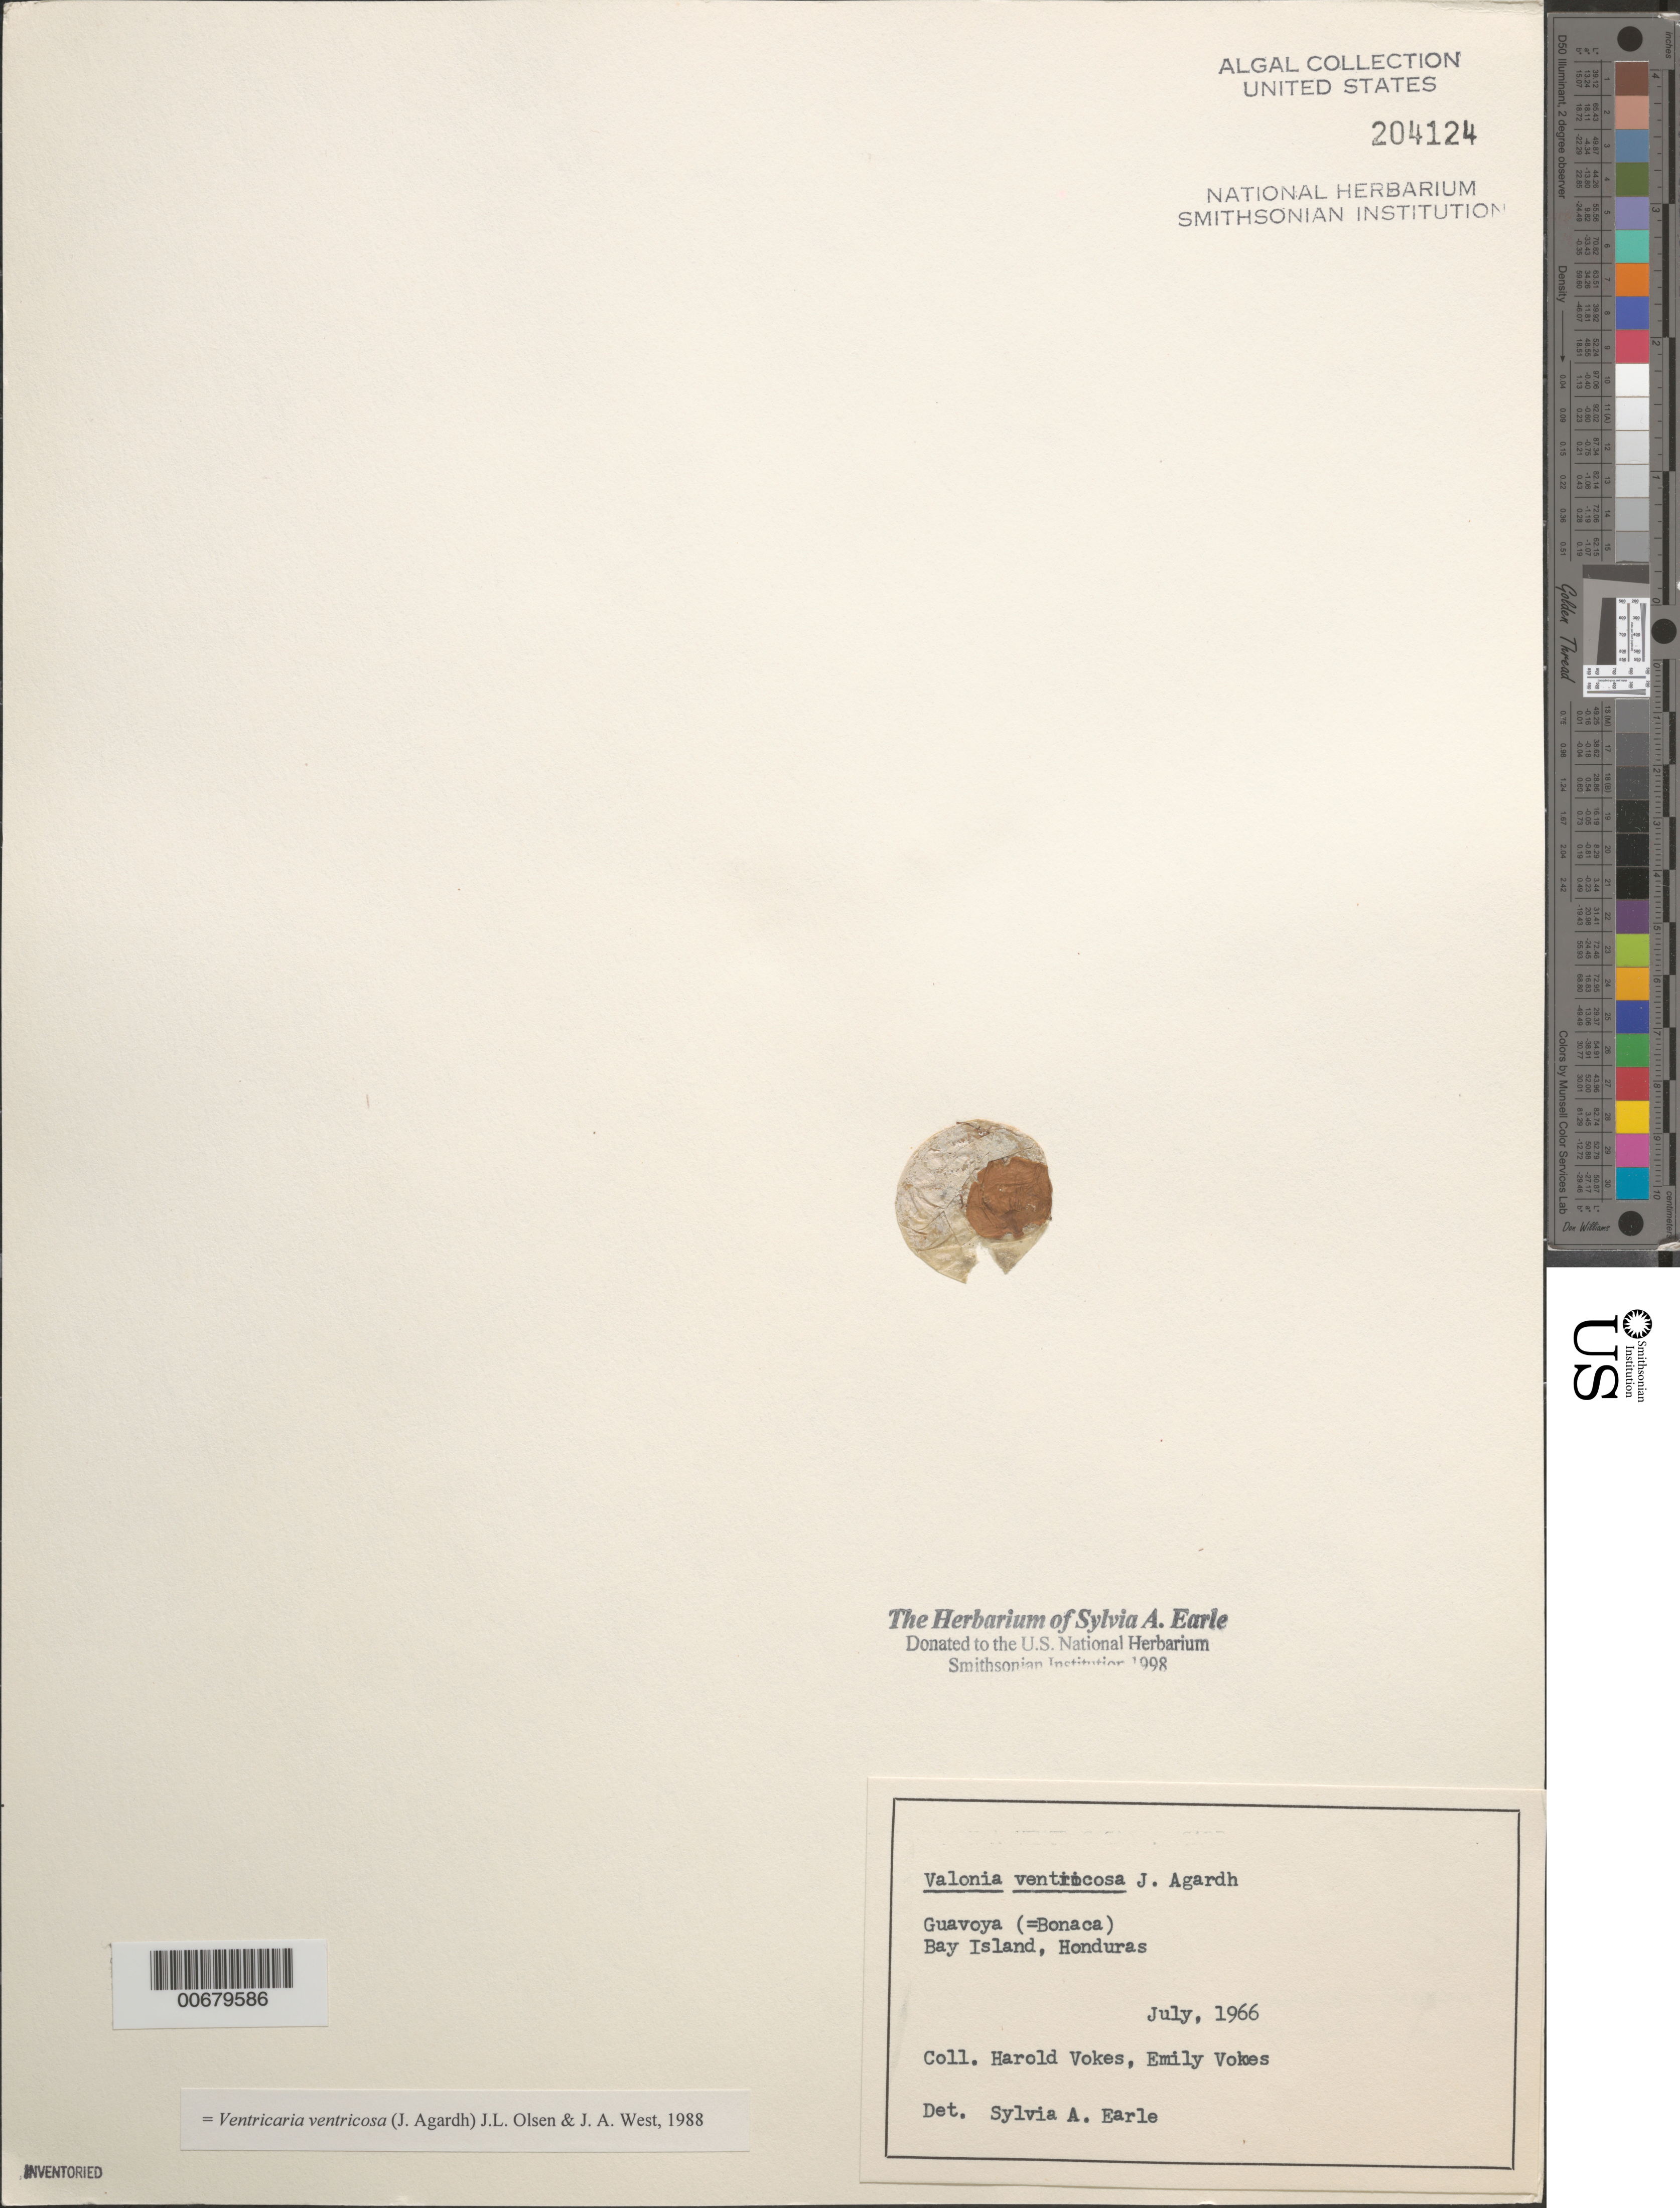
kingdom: Plantae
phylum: Chlorophyta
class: Ulvophyceae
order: Siphonocladales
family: Valoniaceae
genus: Valonia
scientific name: Valonia ventricosa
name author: J. Agardh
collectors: H. Vokes & E. Vokes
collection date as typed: Jul 1966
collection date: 1966-07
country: Honduras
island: Bay Islands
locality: Guavoya (=Bonaca)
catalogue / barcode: US 204124